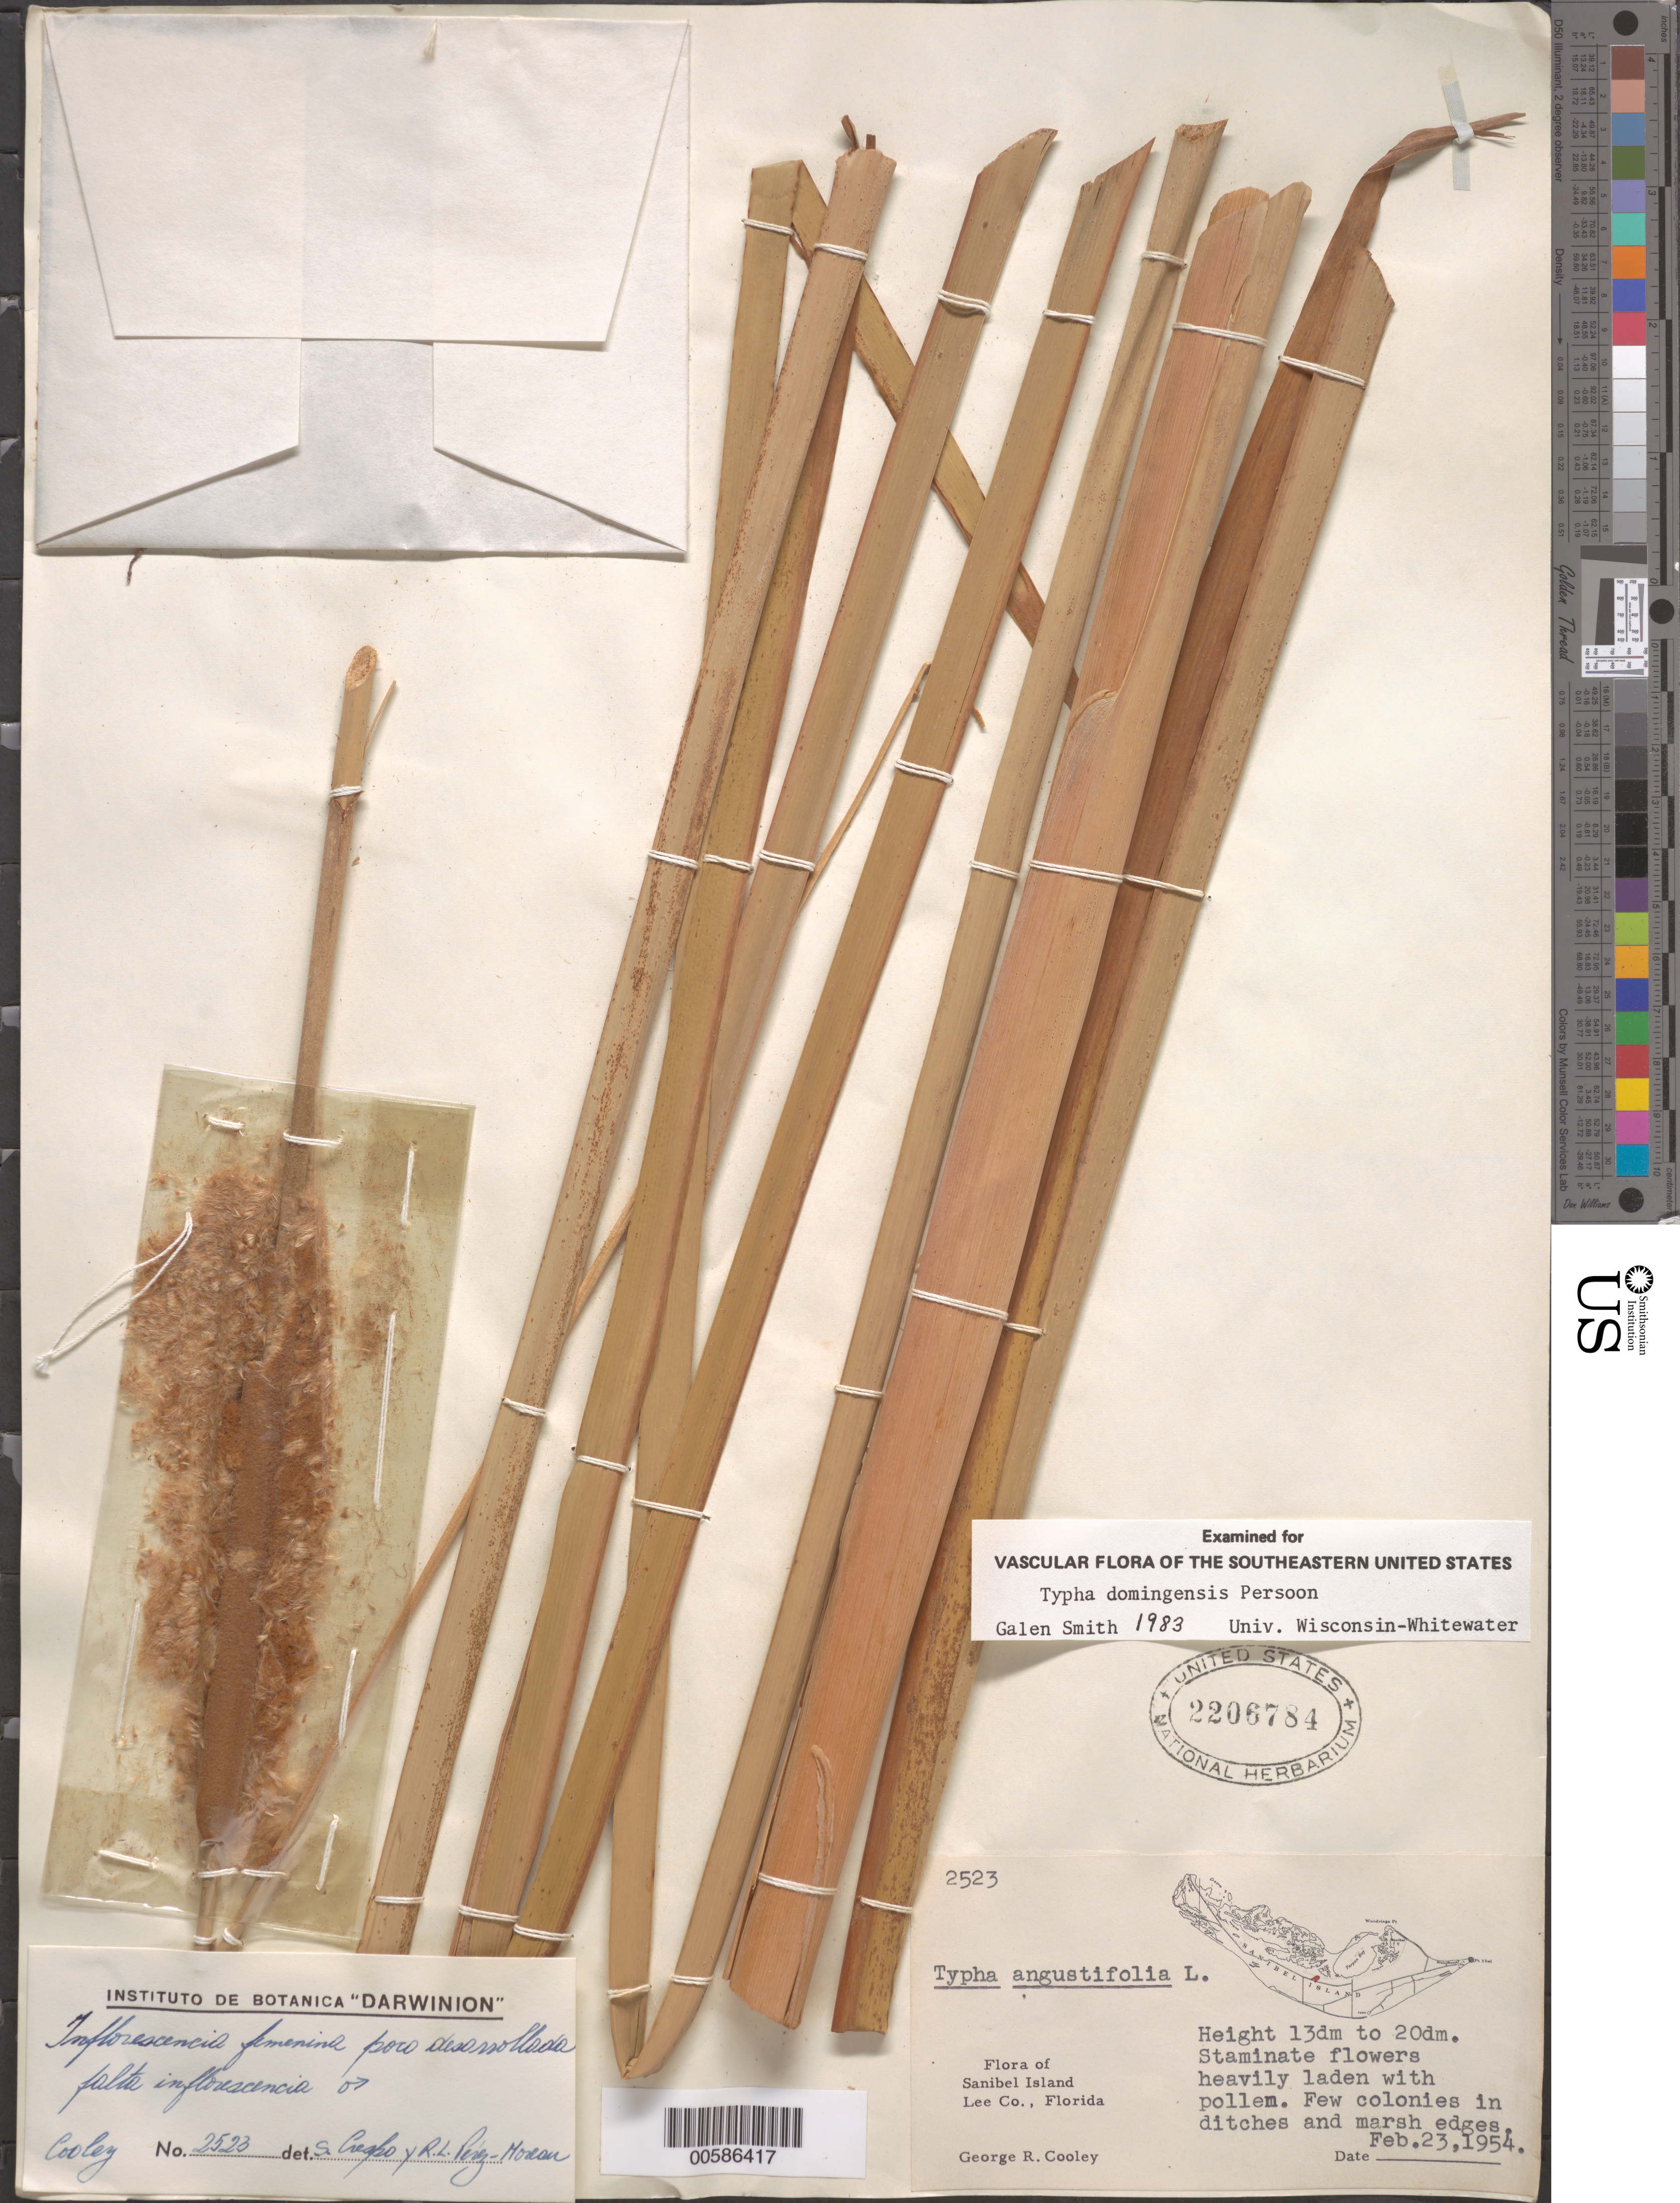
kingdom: Plantae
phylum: Tracheophyta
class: Liliopsida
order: Poales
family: Typhaceae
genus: Typha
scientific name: Typha domingensis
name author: Pers.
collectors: G. R. Cooley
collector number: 2523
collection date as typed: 23 Feb 1954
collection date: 1954-02-23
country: United States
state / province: Florida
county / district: Lee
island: Sanibel Island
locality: Sanibel Island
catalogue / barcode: US 2206784